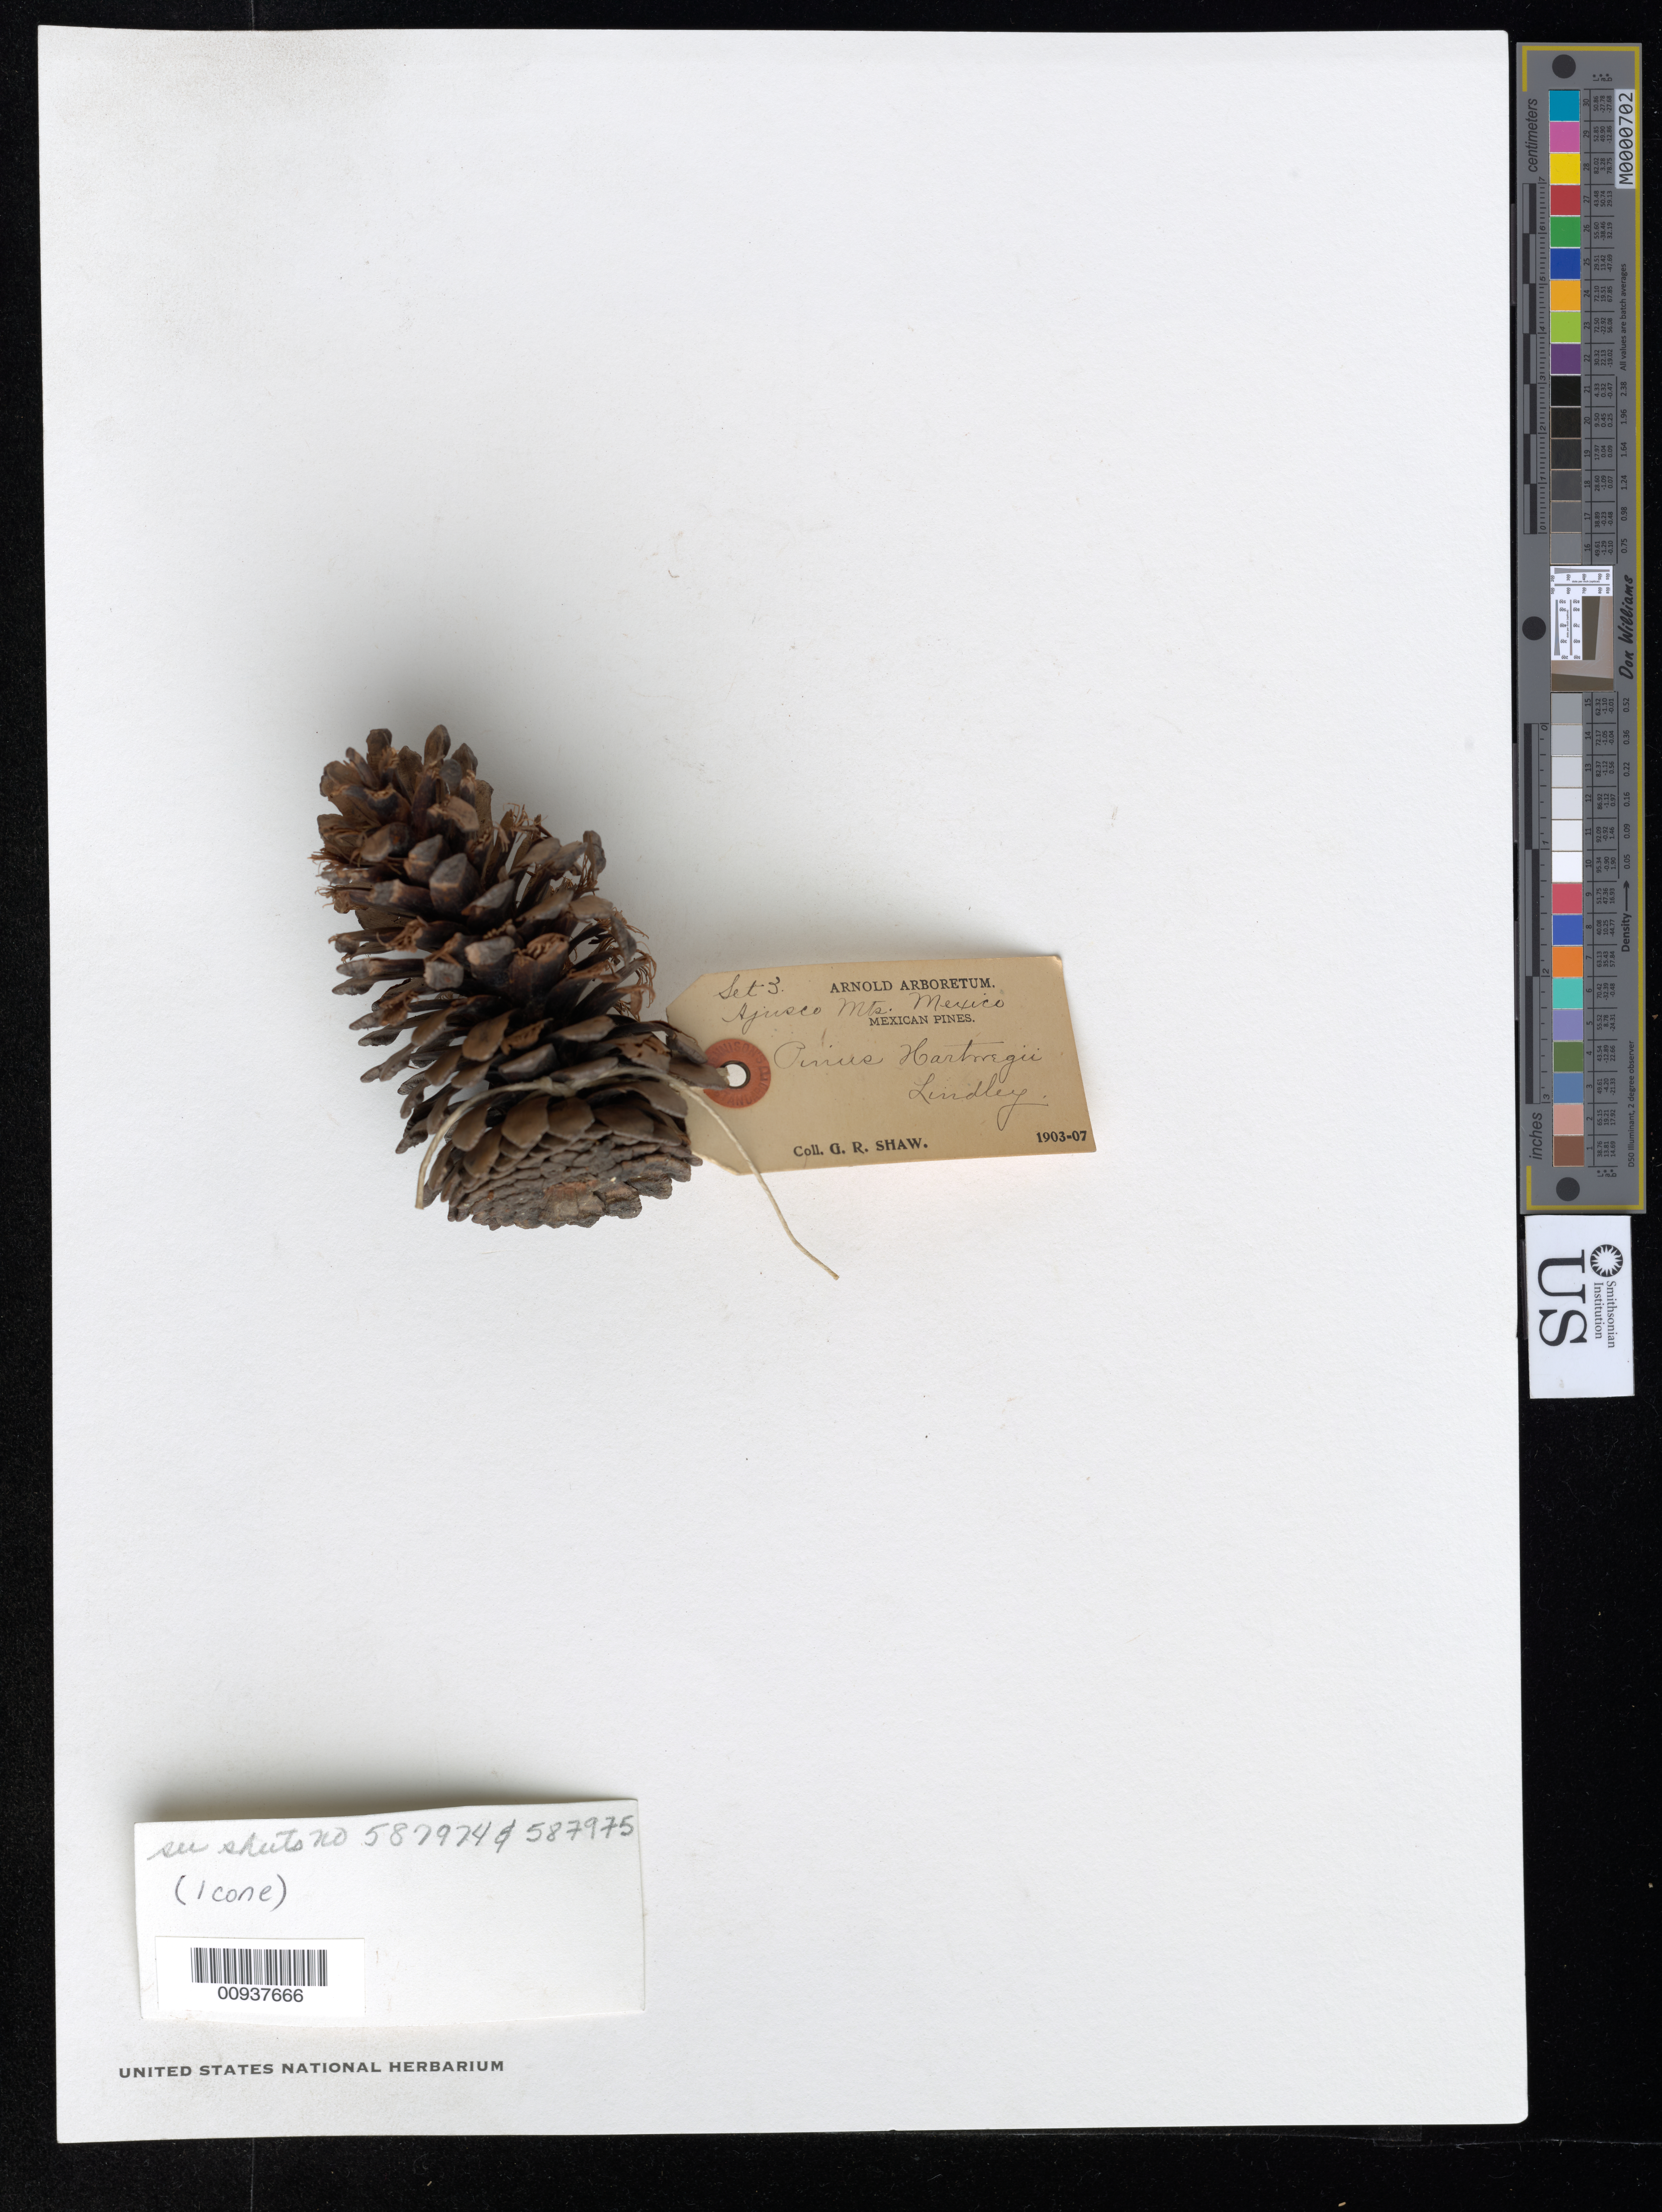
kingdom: Plantae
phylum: Tracheophyta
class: Pinopsida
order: Pinales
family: Pinaceae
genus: Pinus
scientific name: Pinus hartwegii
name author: Lindl.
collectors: G. R. Shaw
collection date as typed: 1903 to -- --- 1907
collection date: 1903/1907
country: Mexico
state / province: México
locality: Ajusco Mts.